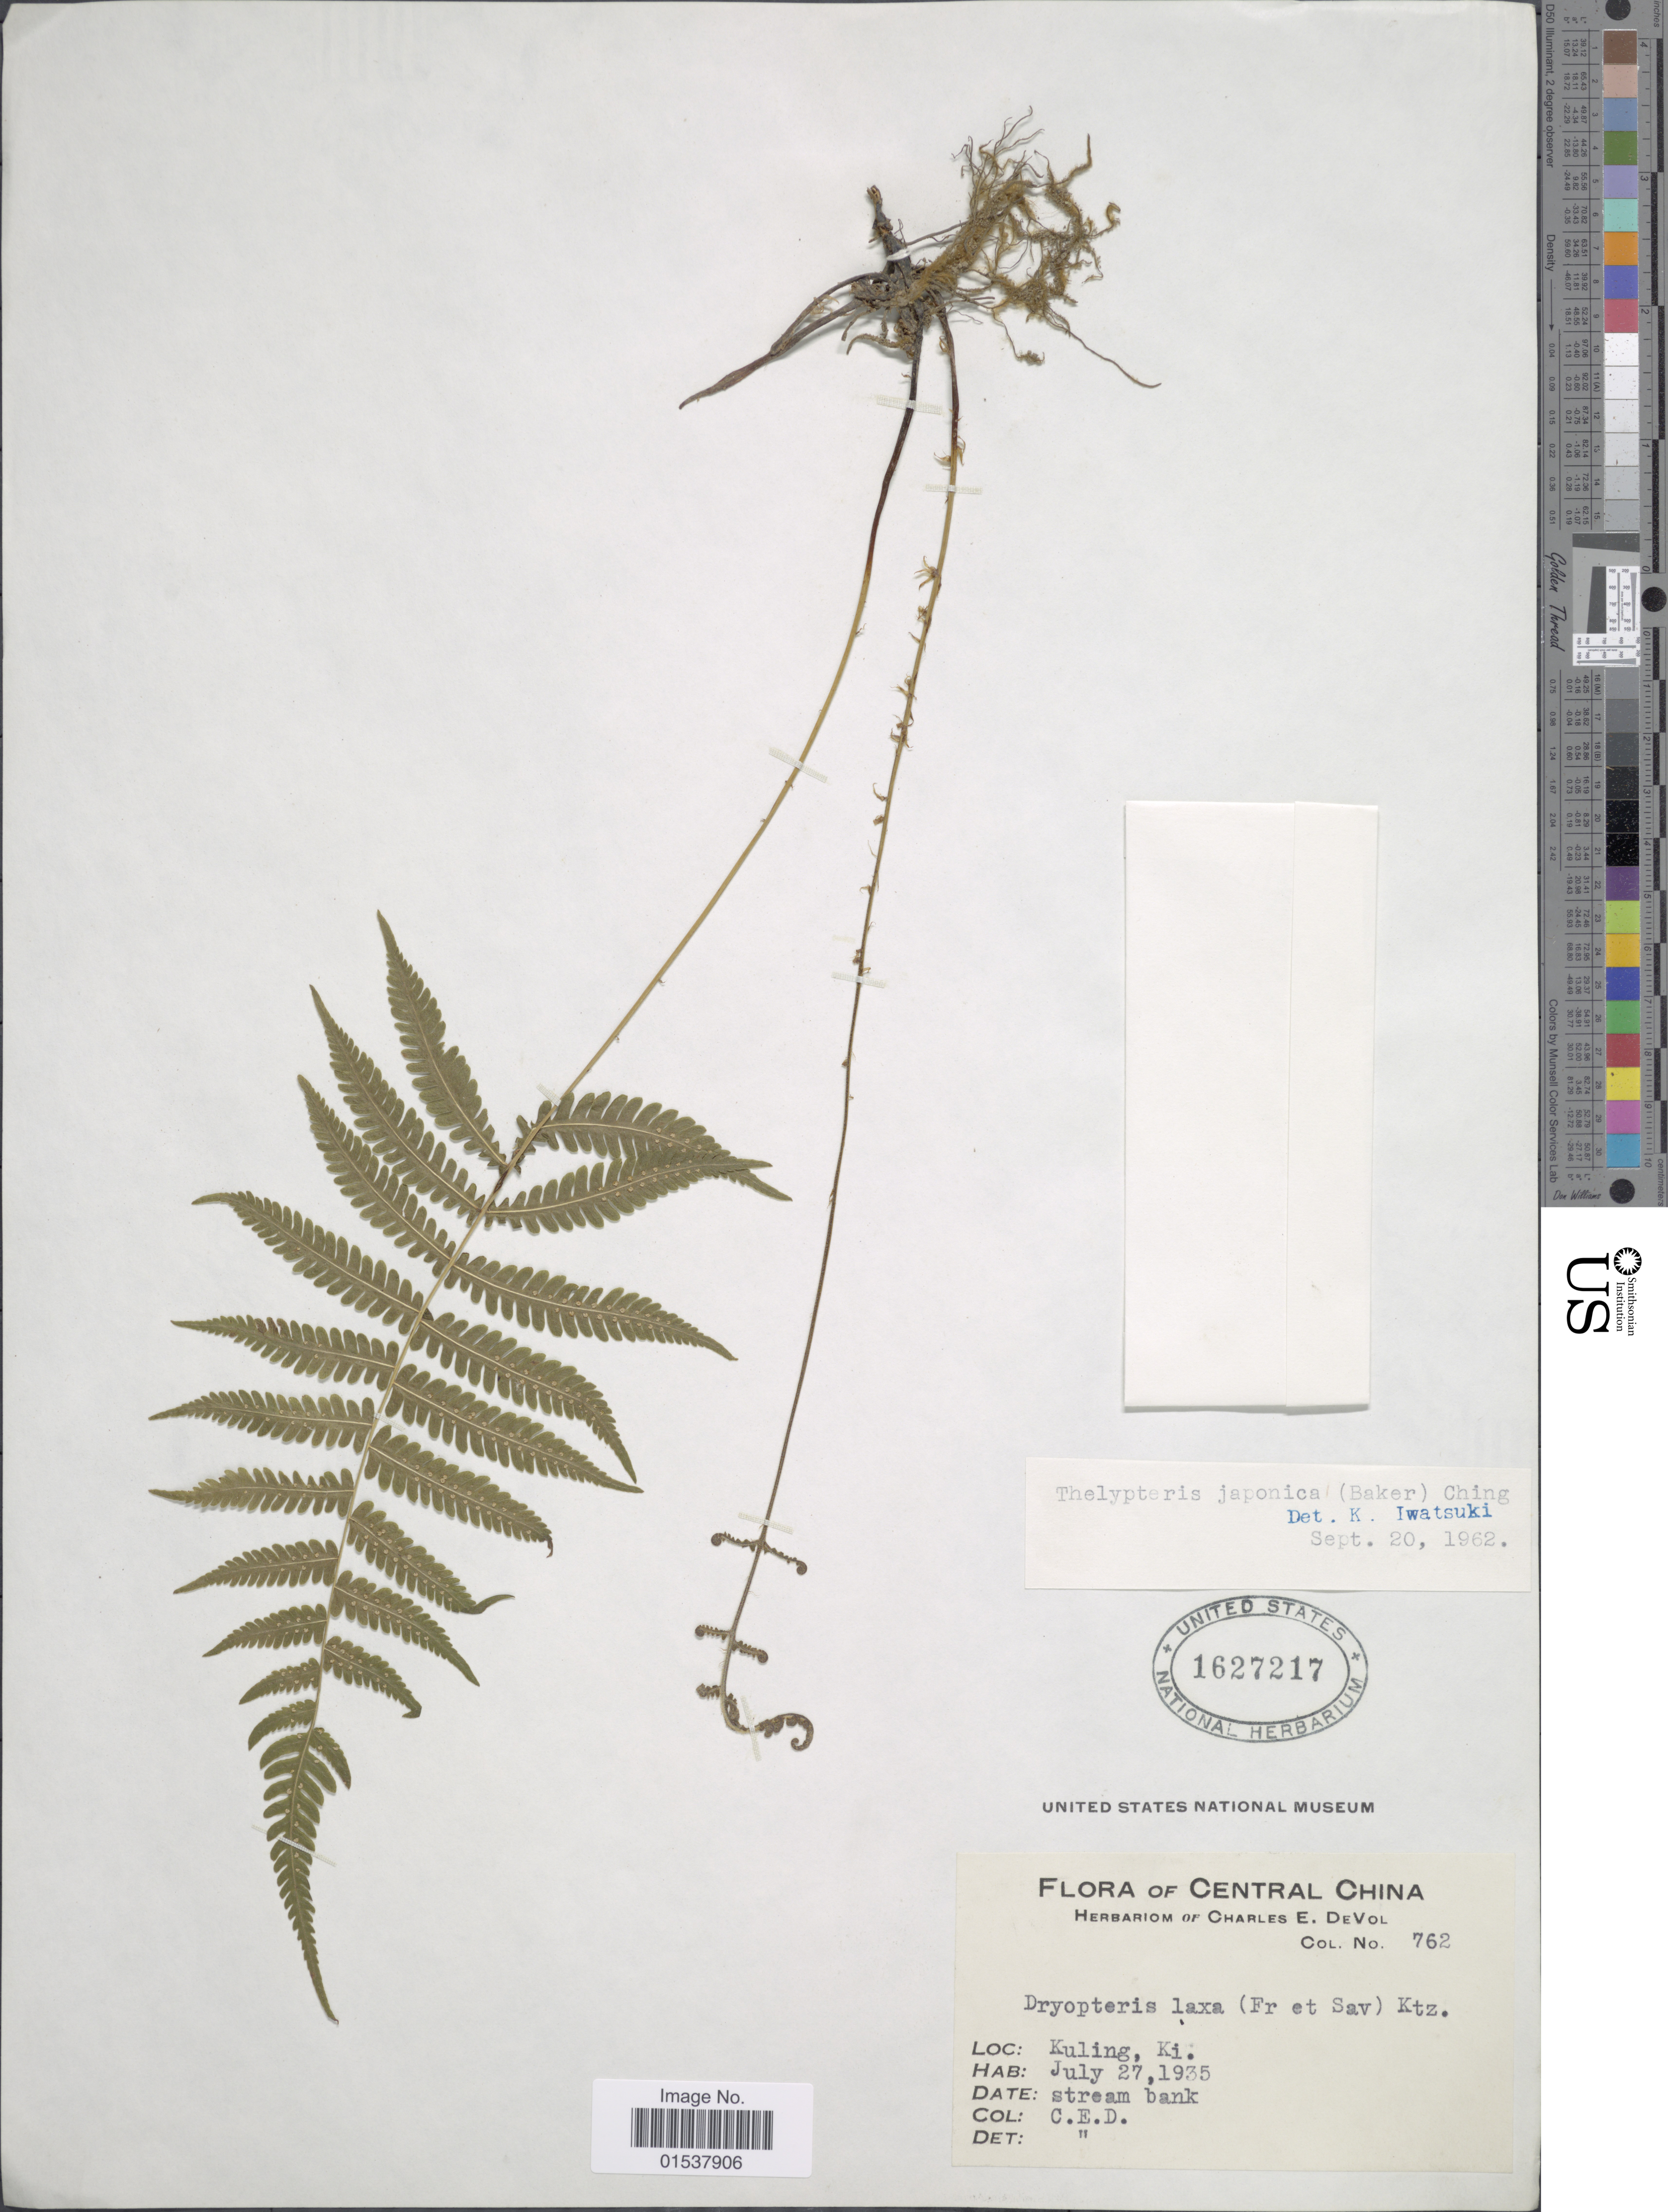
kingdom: Plantae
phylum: Tracheophyta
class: Polypodiopsida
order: Polypodiales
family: Thelypteridaceae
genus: Parathelypteris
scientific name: Parathelypteris japonica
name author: (Baker) Ching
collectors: C. E. De Vol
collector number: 762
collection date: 1935-07-27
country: China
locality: Central China, Kuling, Ki.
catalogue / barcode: US 1627217